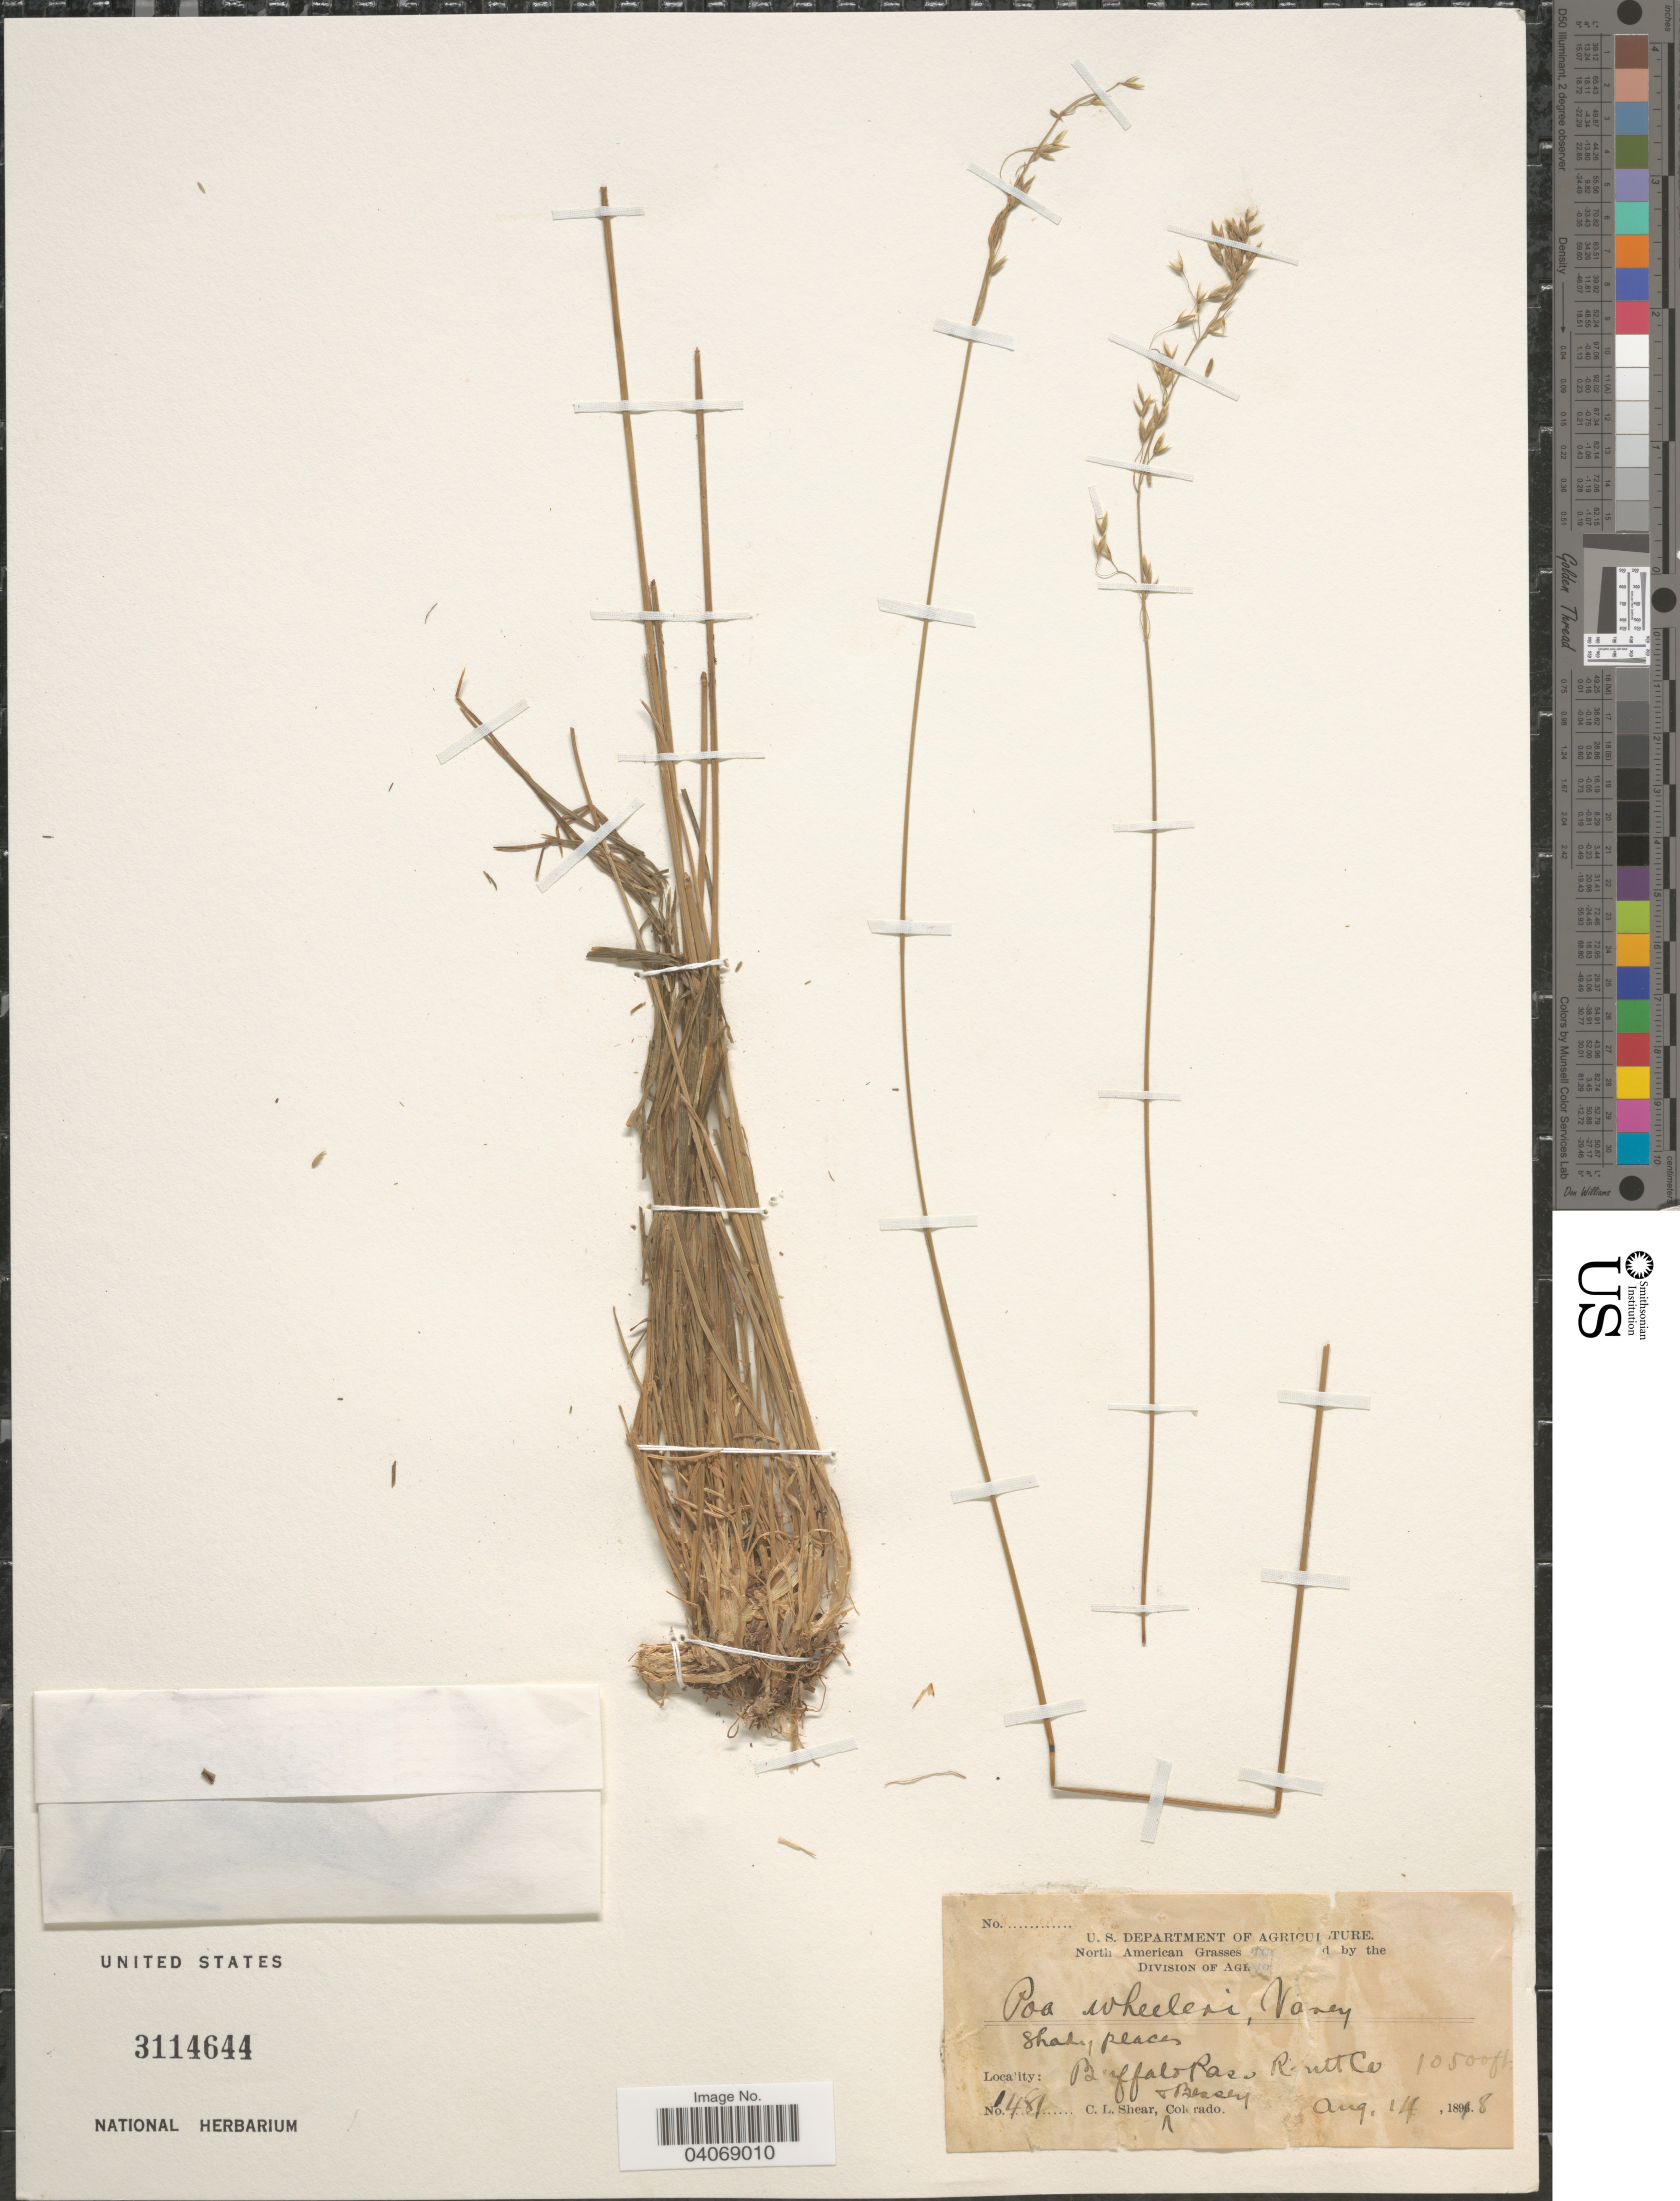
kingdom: Plantae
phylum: Tracheophyta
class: Liliopsida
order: Poales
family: Poaceae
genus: Poa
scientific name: Poa wheeleri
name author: Vasey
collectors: C. L. Shear & -. Bessey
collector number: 1481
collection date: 1898-08-14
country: United States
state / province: Colorado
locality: Buffalo Pass. Routt Co.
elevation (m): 3200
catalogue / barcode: US 3114644